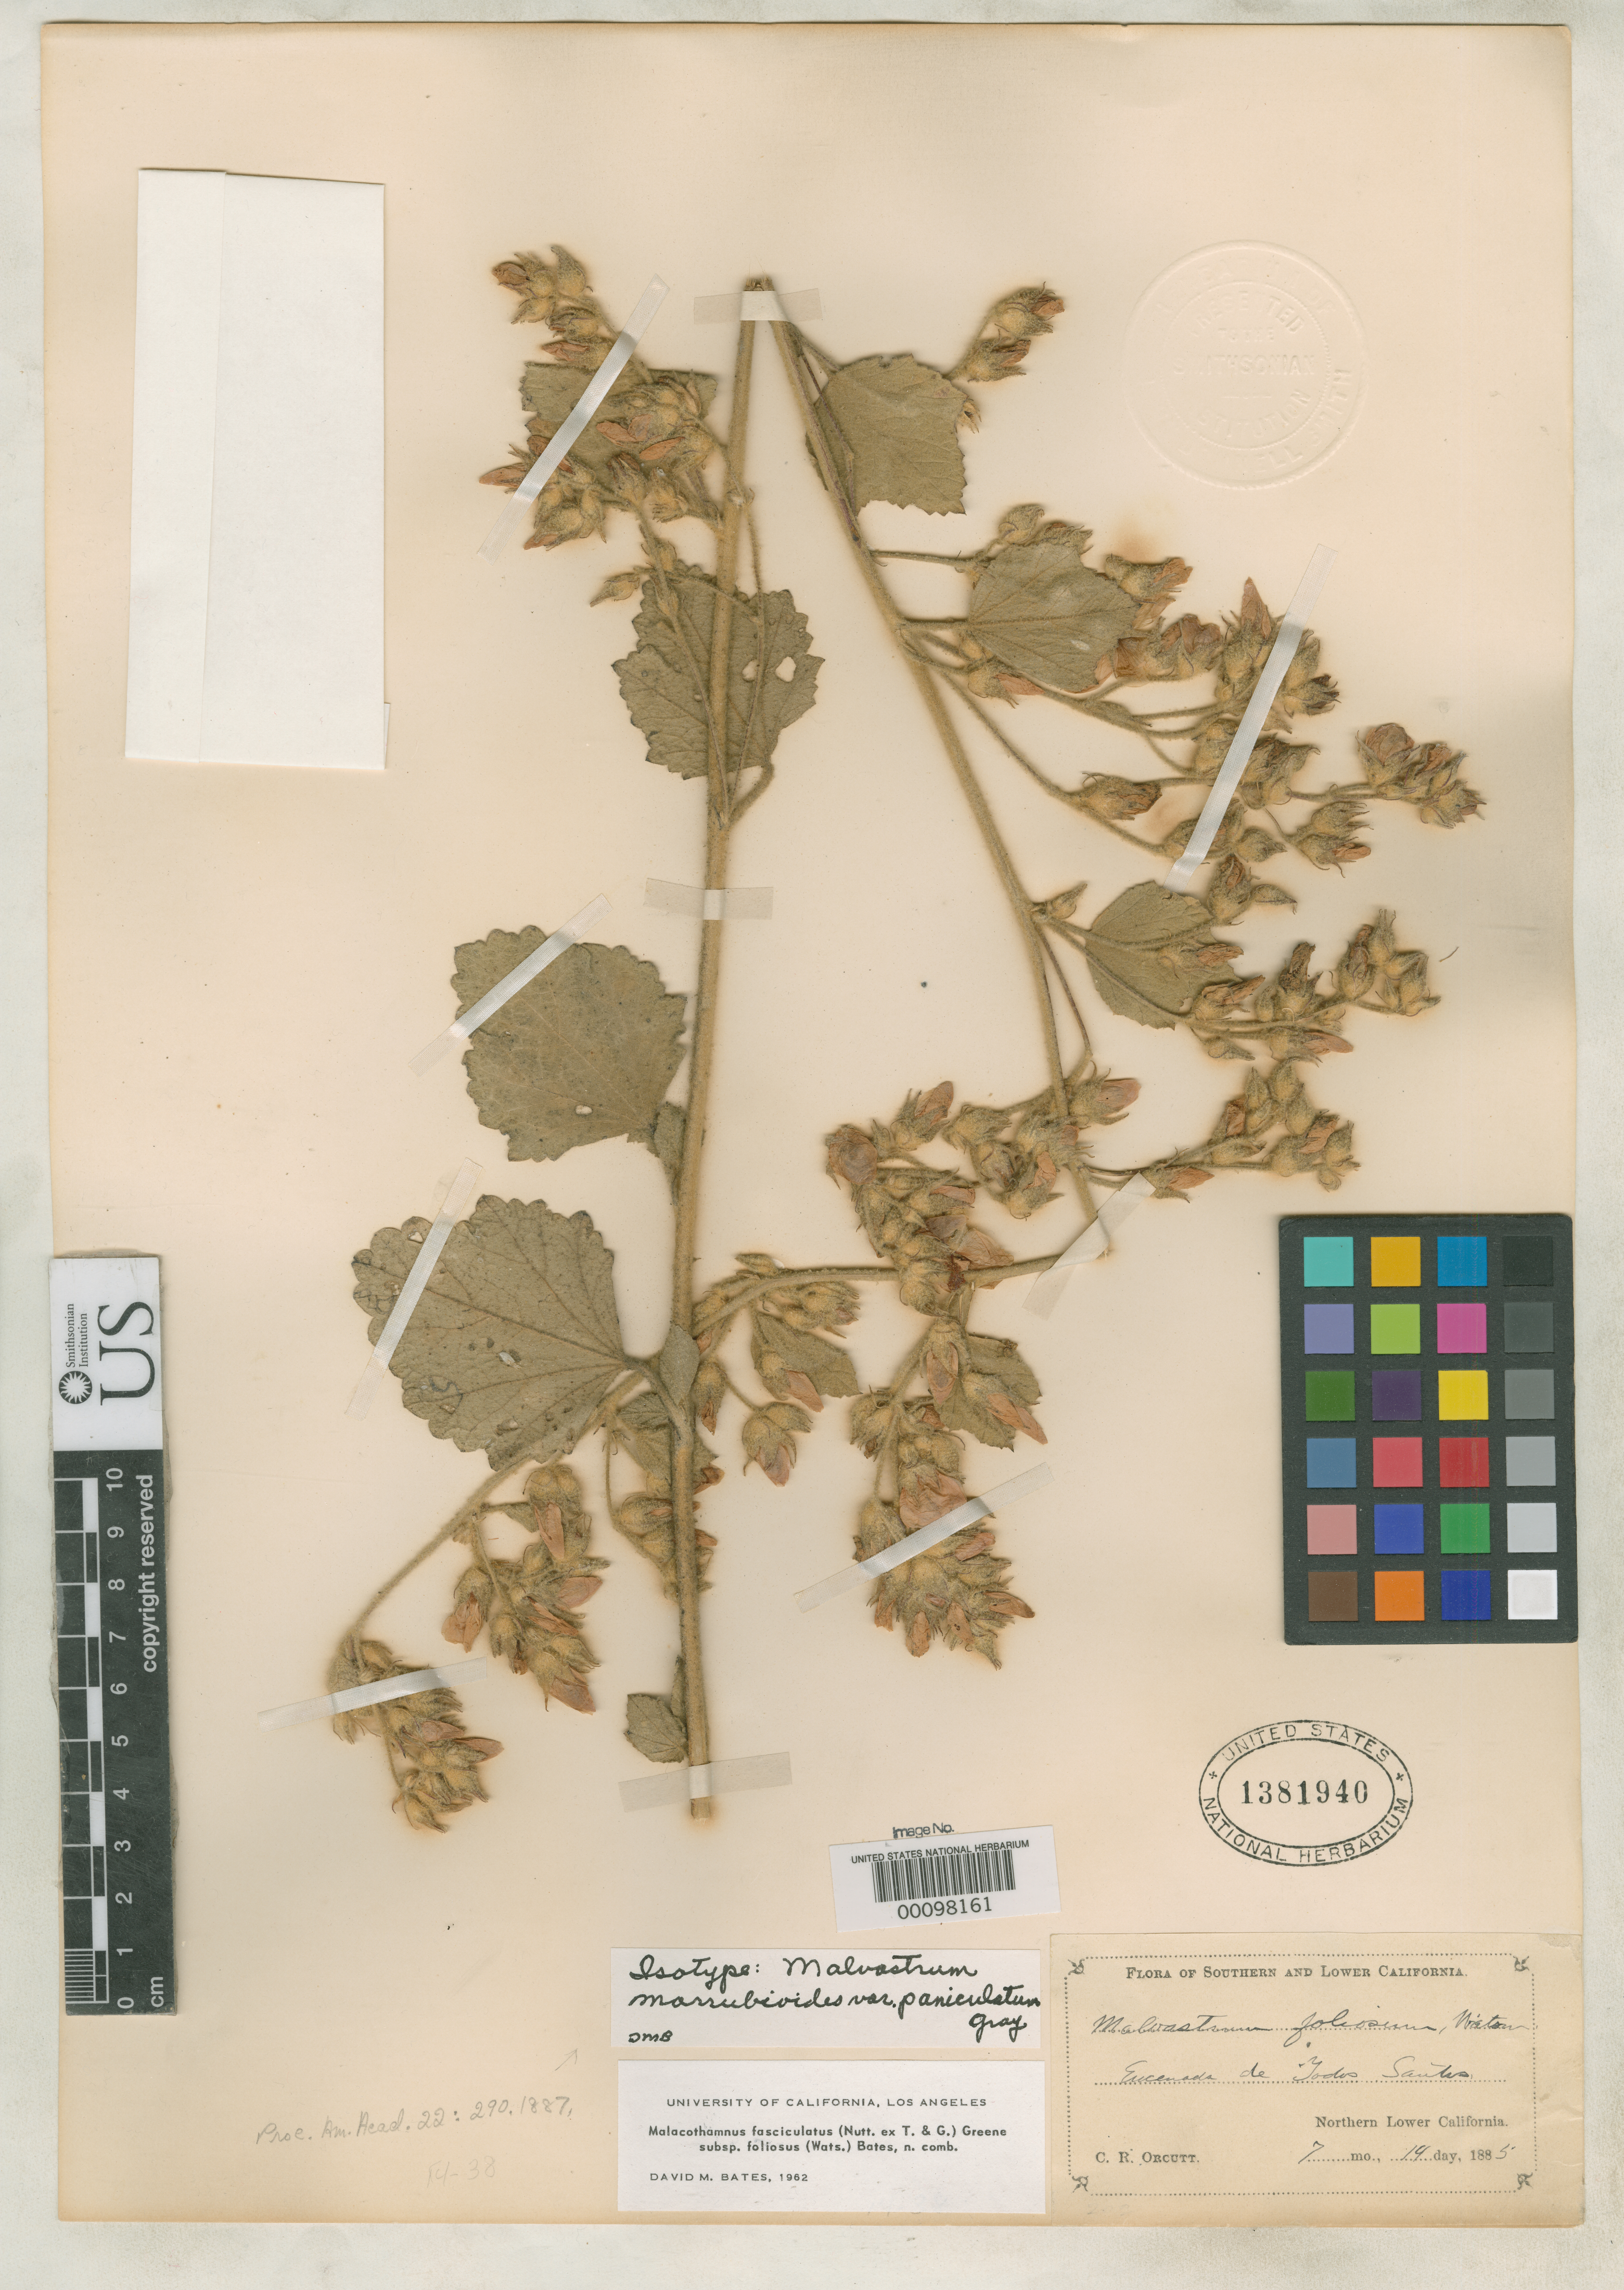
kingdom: Plantae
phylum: Tracheophyta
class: Magnoliopsida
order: Malvales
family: Malvaceae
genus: Malvastrum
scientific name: Malvastrum marrubioides var. paniculatum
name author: A. Gray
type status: Isotype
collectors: C. R. Orcutt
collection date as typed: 14 Jul 1885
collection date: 1885-07-14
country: Mexico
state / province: Baja California Sur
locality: Encanada de Todos Santos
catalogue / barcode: US 1381940